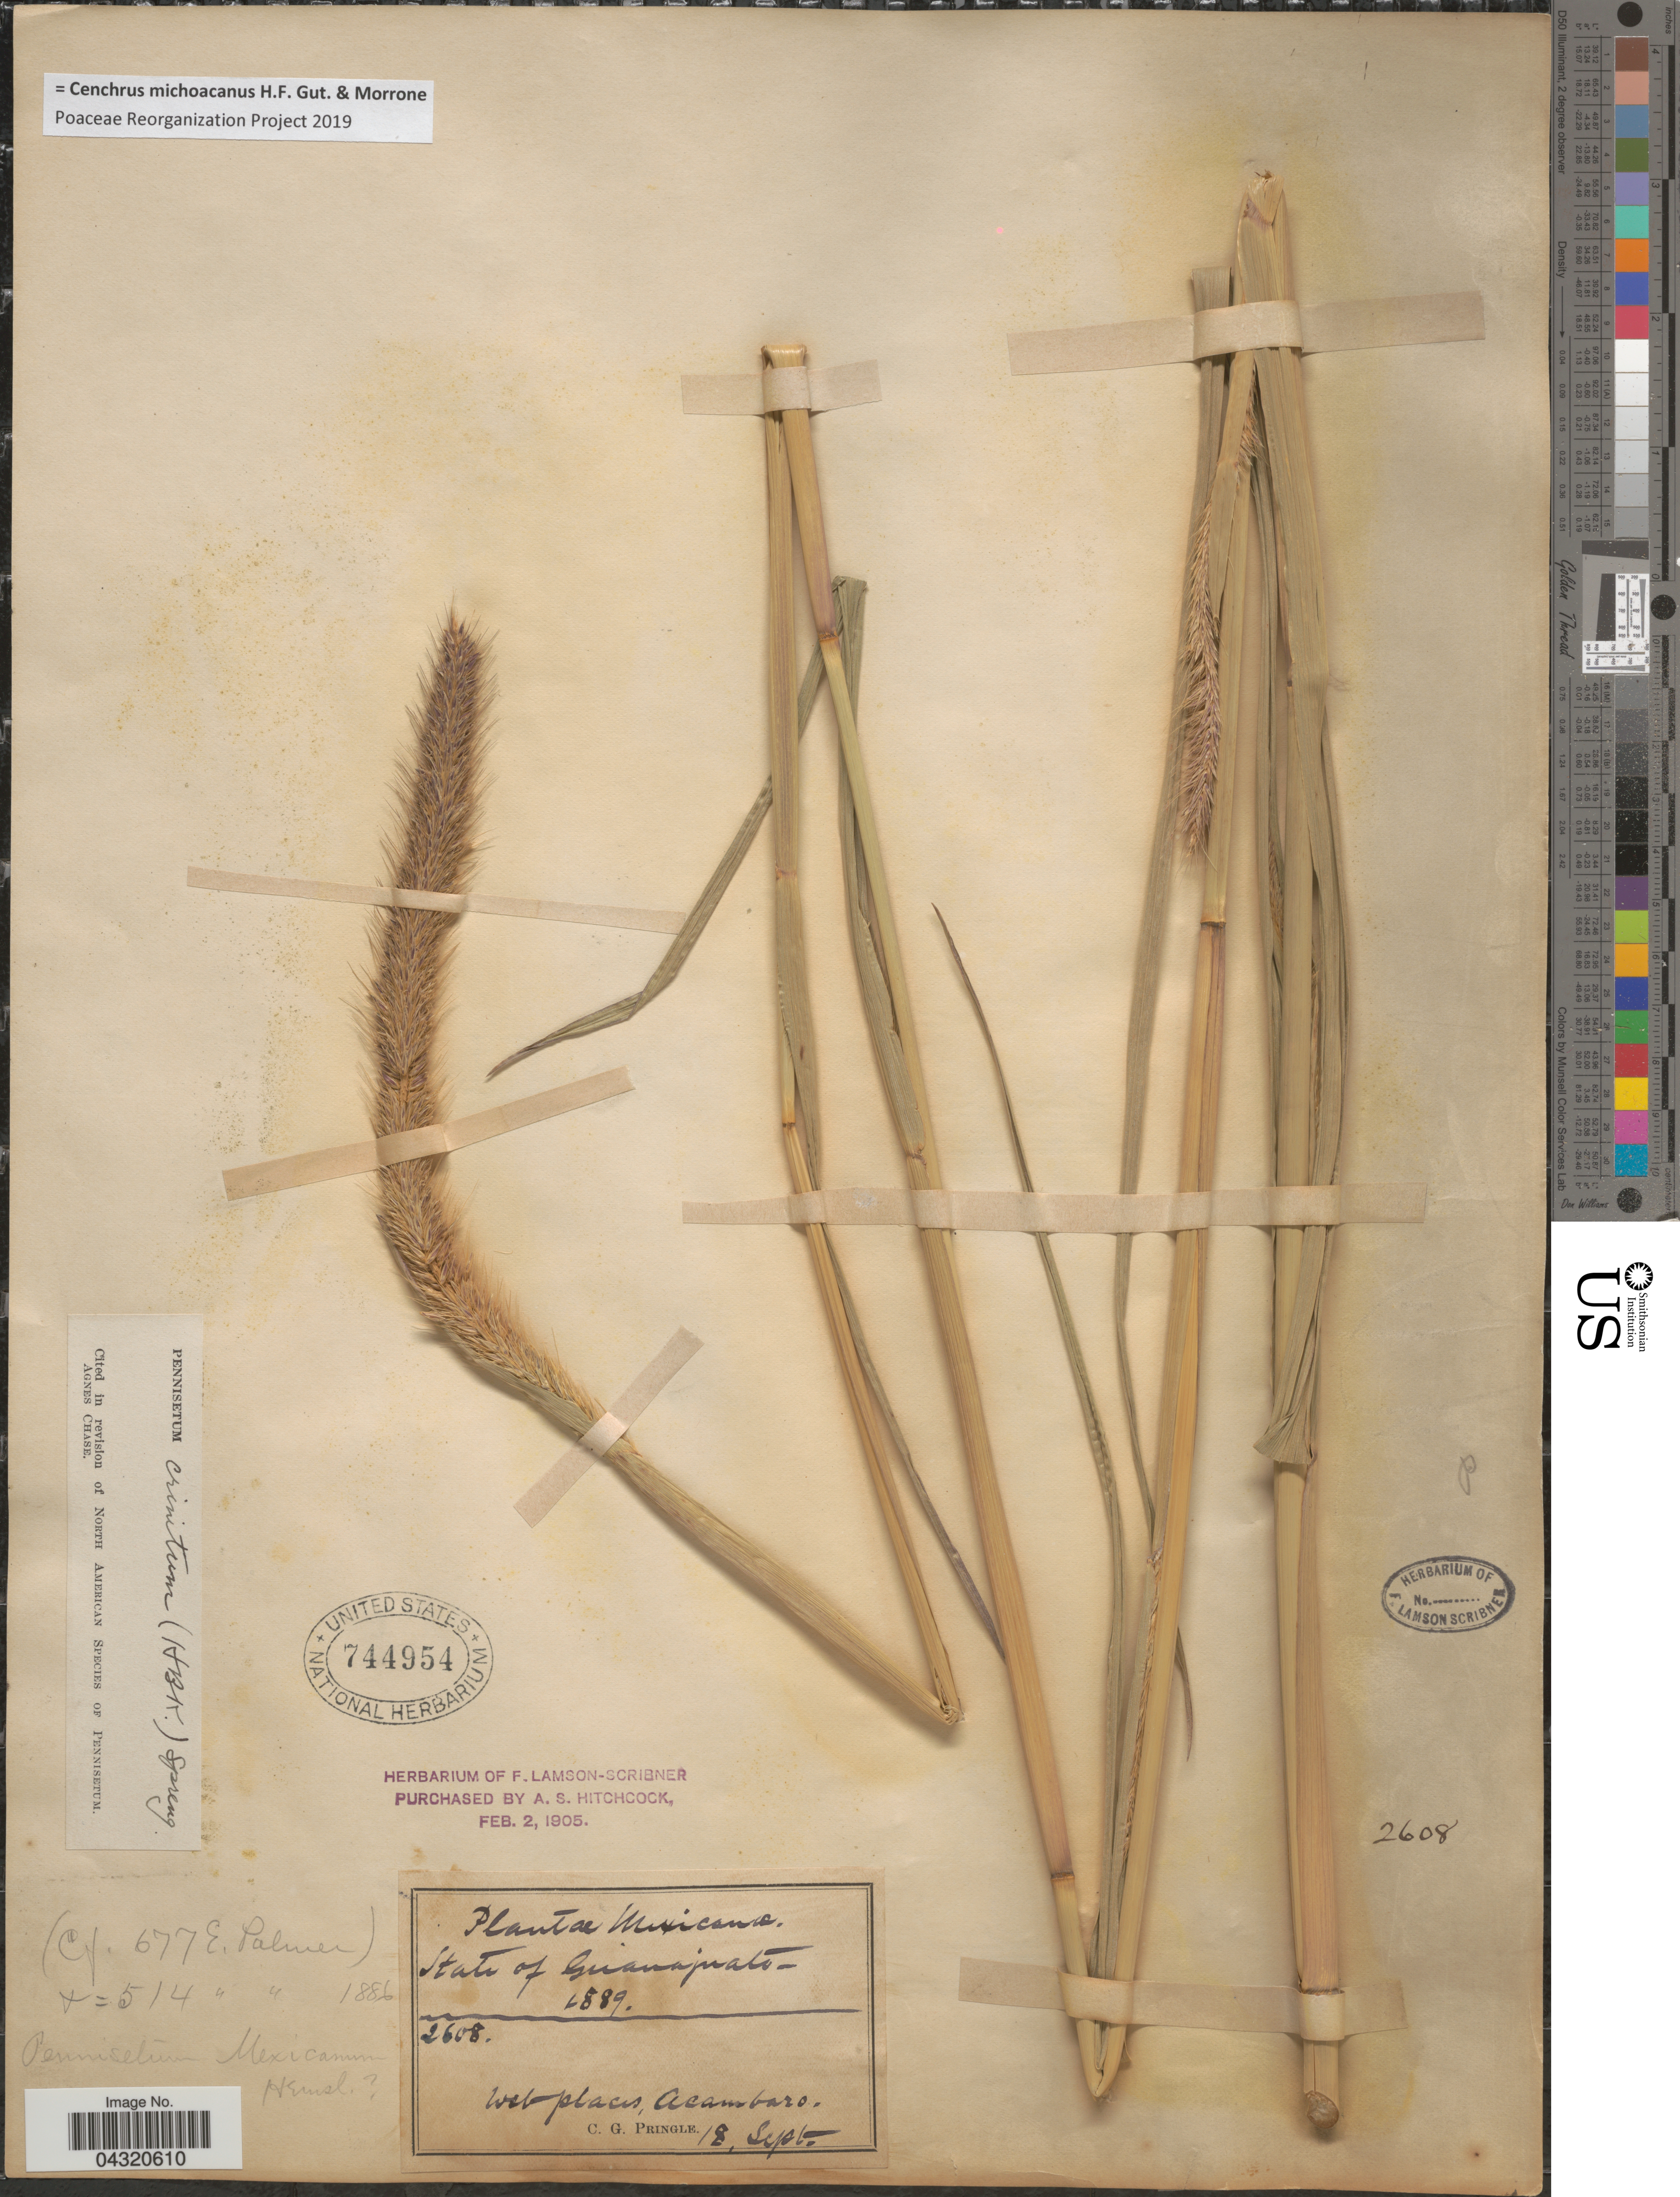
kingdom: Plantae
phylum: Tracheophyta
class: Liliopsida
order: Poales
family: Poaceae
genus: Cenchrus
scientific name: Cenchrus michoacanus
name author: H.F. Gut. & Morrone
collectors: C. G. Pringle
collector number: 2608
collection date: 1889-09-18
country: Mexico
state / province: Guanajuato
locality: Acambaro.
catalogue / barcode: US 744954